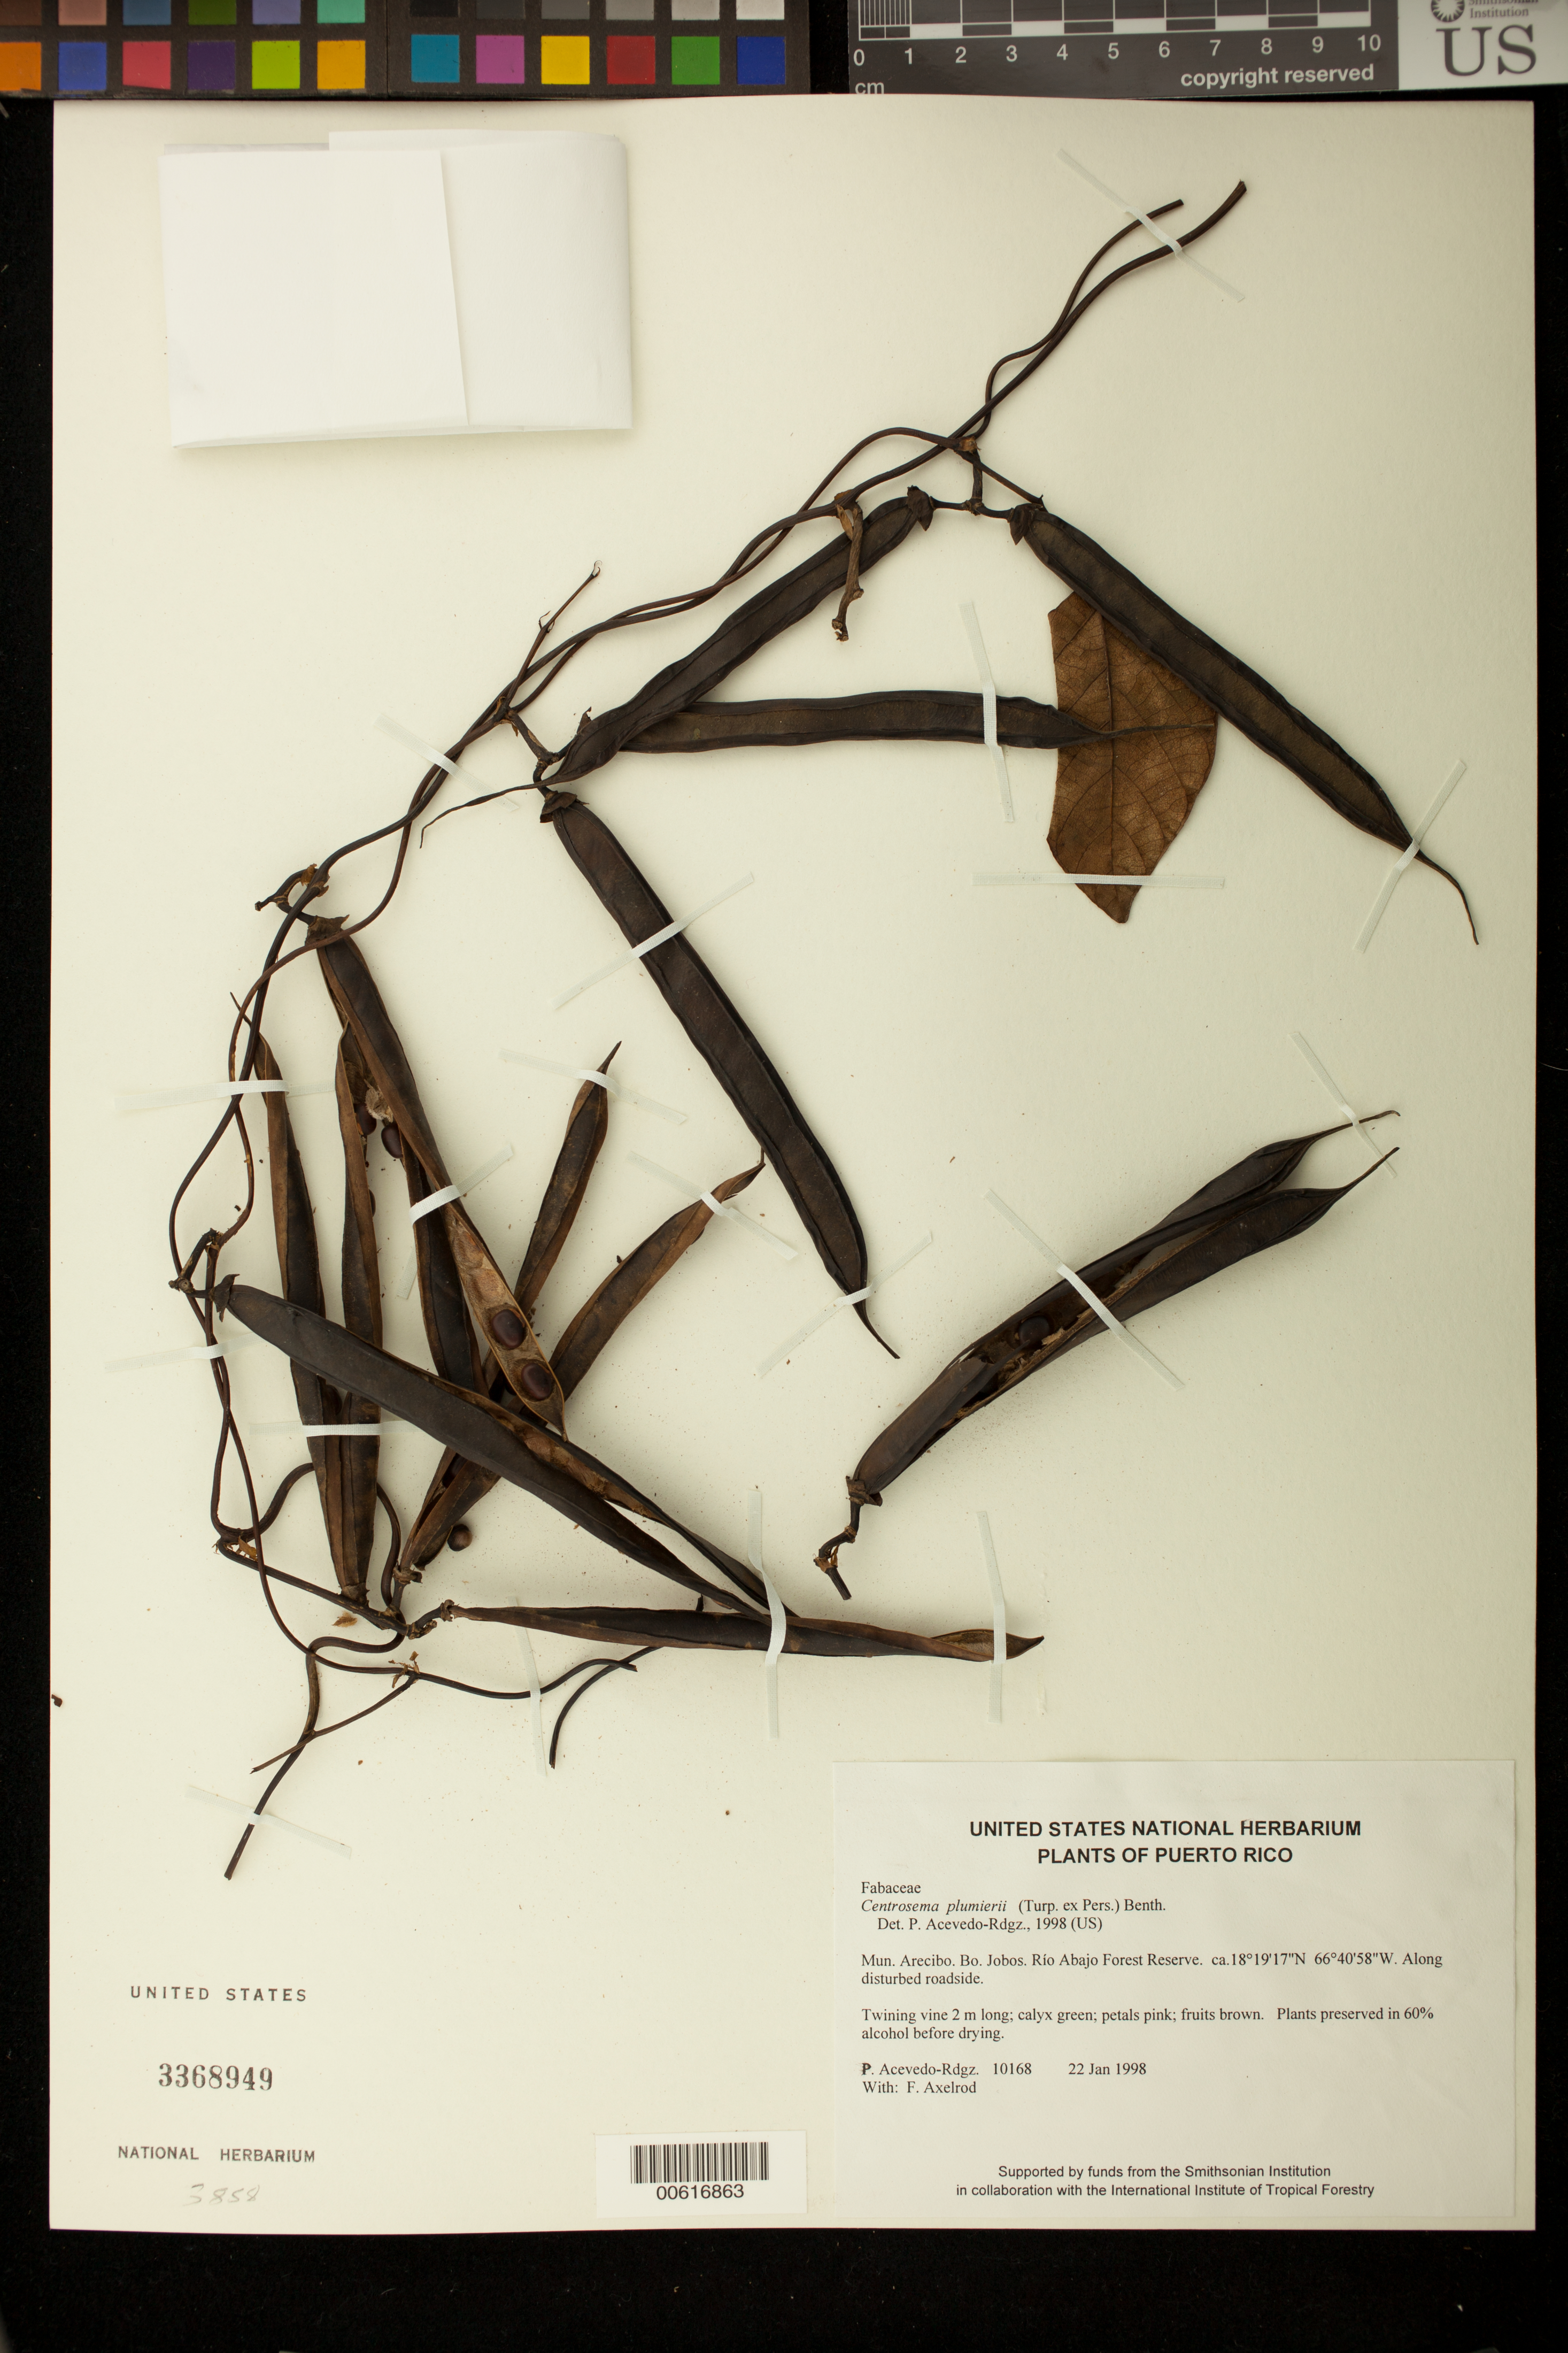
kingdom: Plantae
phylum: Tracheophyta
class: Magnoliopsida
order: Fabales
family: Fabaceae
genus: Centrosema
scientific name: Centrosema plumieri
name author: (Turpin ex Pers.) Benth.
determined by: Acevedo-Rodríguez, P., (BOT), Smithsonian Institution - National Museum of Natural History (UNITED STATES)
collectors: P. Acevedo-Rodr. & F. S. Axelrod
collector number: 10168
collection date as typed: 22 Jan 1998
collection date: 1998-01-22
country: Puerto Rico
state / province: Arecibo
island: Puerto Rico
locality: Arecibo; Bo. Jobos; Río Abajo Forest Reserve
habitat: Along disturbed roadside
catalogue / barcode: US 3368949